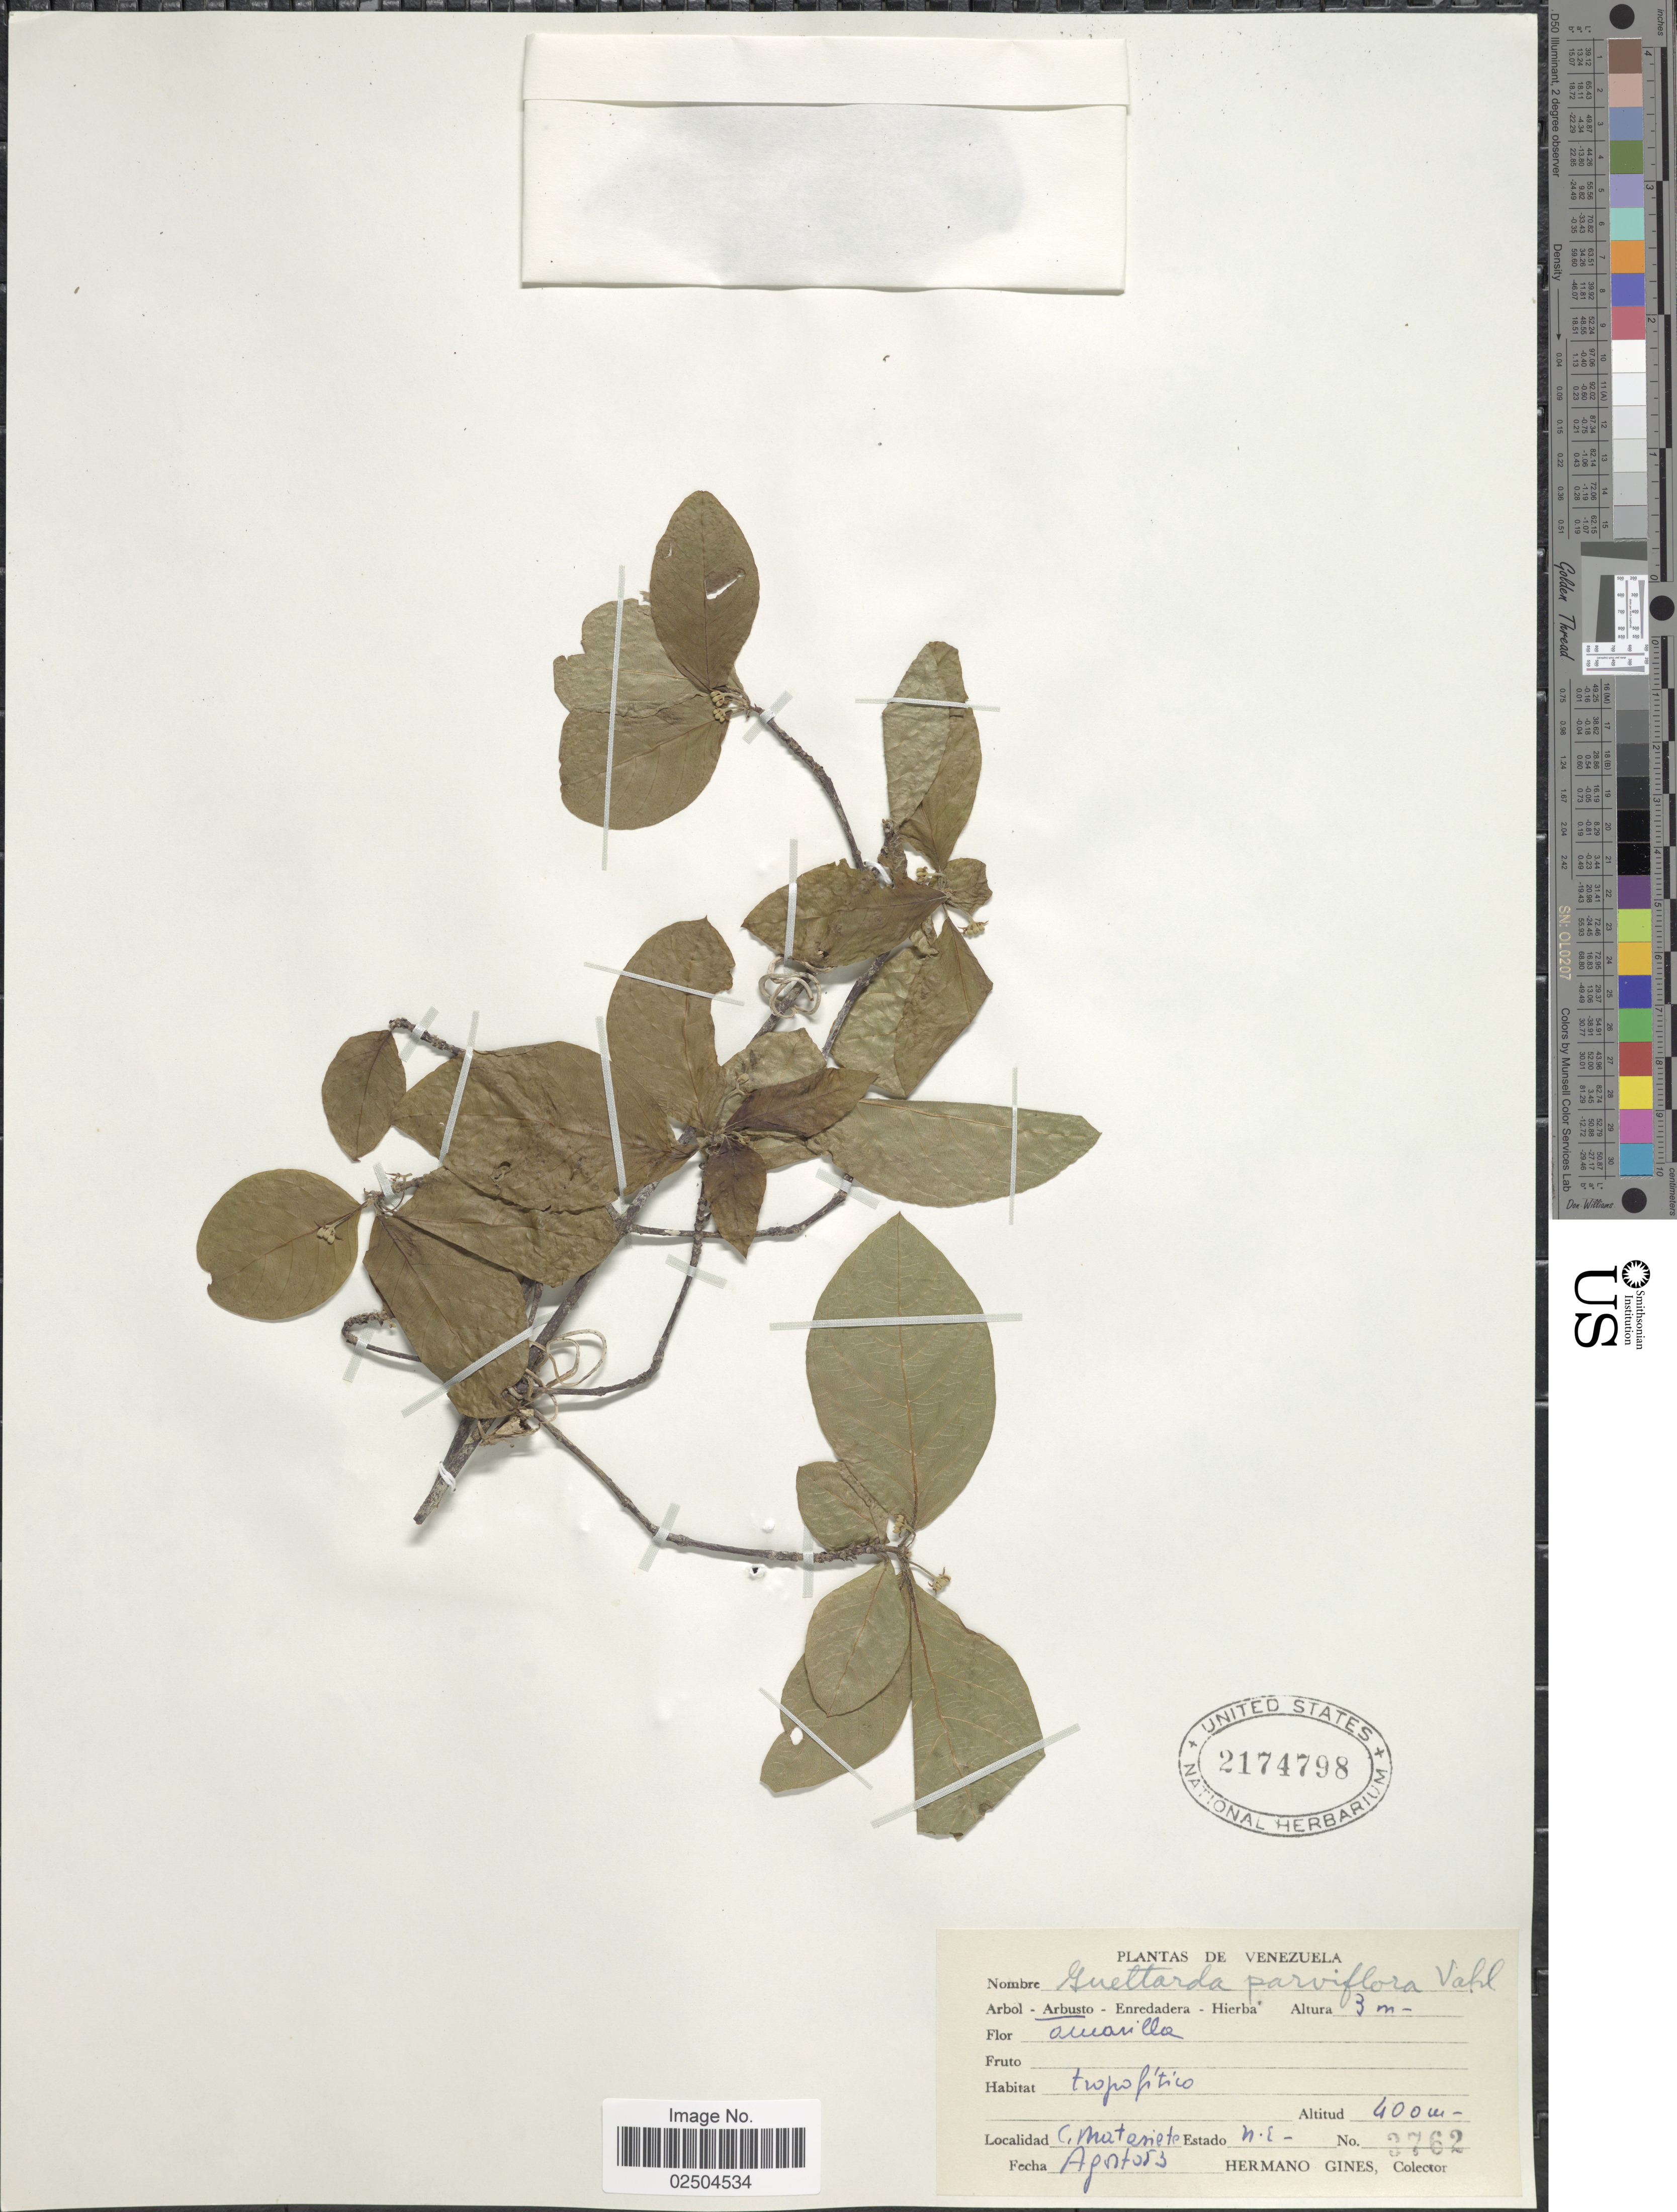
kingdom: Plantae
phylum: Tracheophyta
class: Magnoliopsida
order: Gentianales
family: Rubiaceae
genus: Guettarda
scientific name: Guettarda parviflora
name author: Vahl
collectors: Bro. Gines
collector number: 3762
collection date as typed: Transcribed d/m/y: /8/53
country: Venezuela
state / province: Nueva Esparta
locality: C. Matasiete [Cerro Matasiete], Estado N.E. [State of Nueva Esparta]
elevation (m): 400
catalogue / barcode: US 2174798